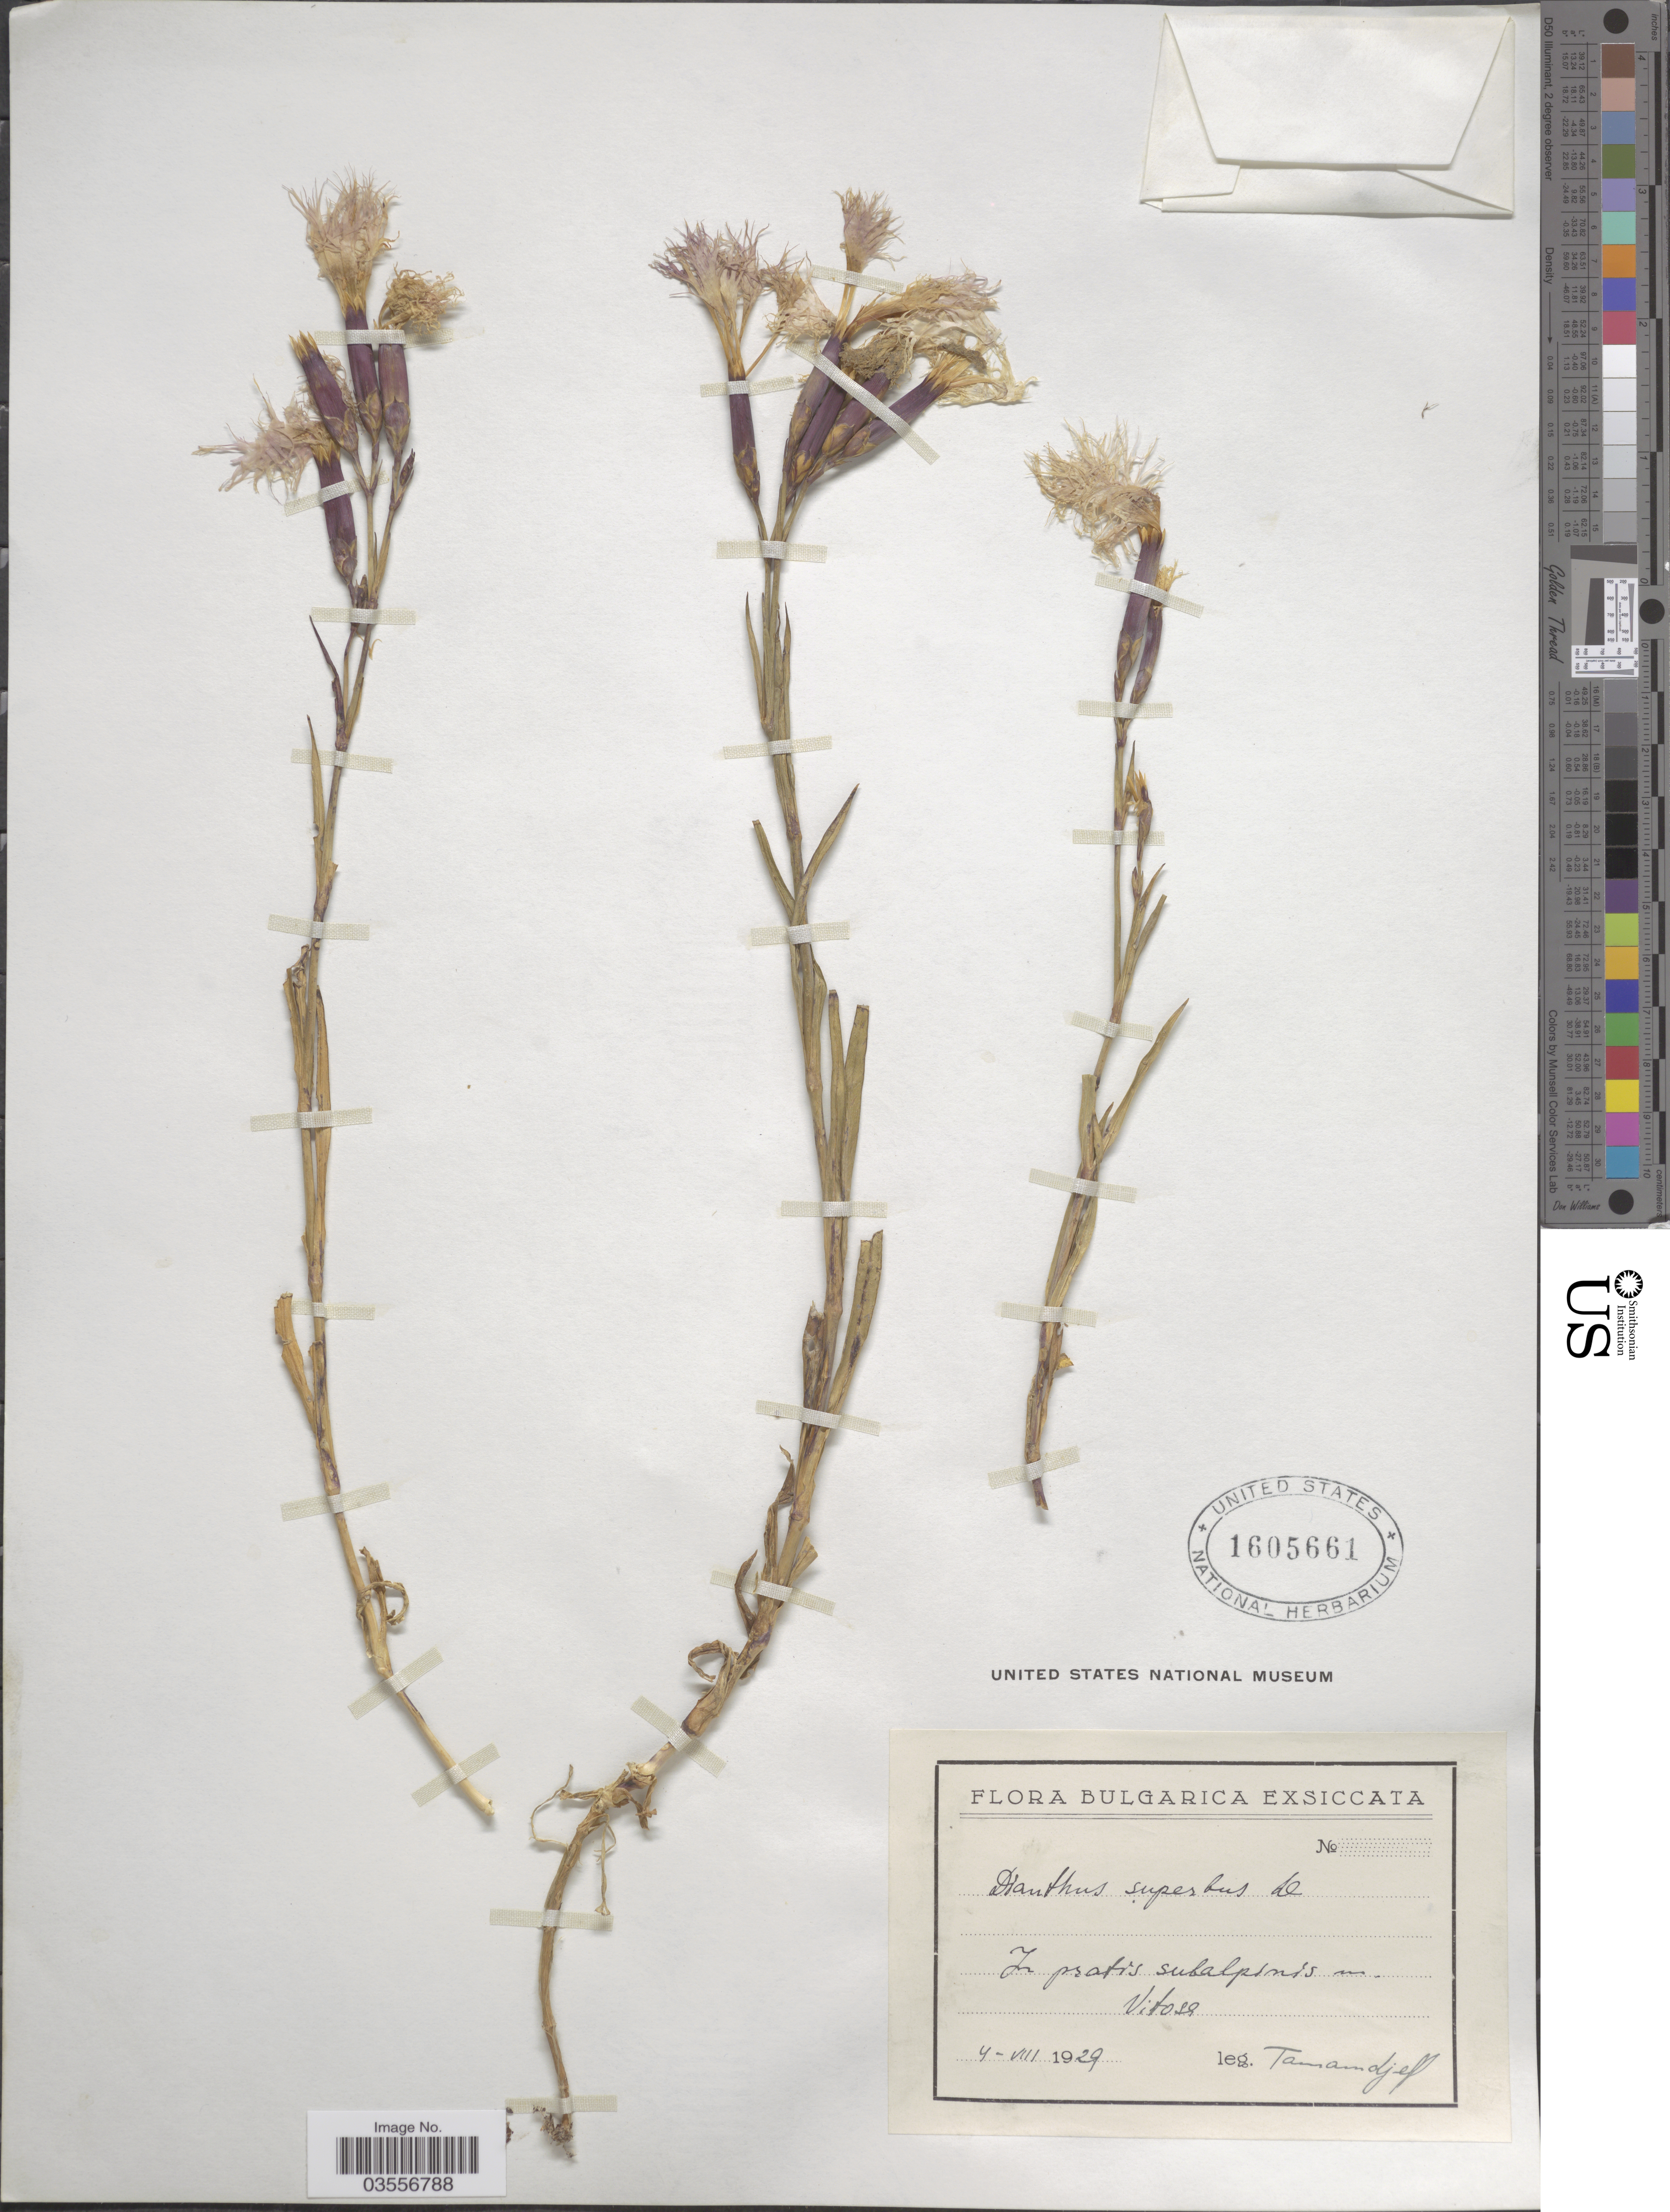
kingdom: Plantae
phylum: Tracheophyta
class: Magnoliopsida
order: Caryophyllales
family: Caryophyllaceae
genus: Dianthus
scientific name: Dianthus superbus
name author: L.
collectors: -. Tamamdjeff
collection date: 1929-08-04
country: Bulgaria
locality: In pratis subalpinis m. Vitosa.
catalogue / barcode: US 1605661